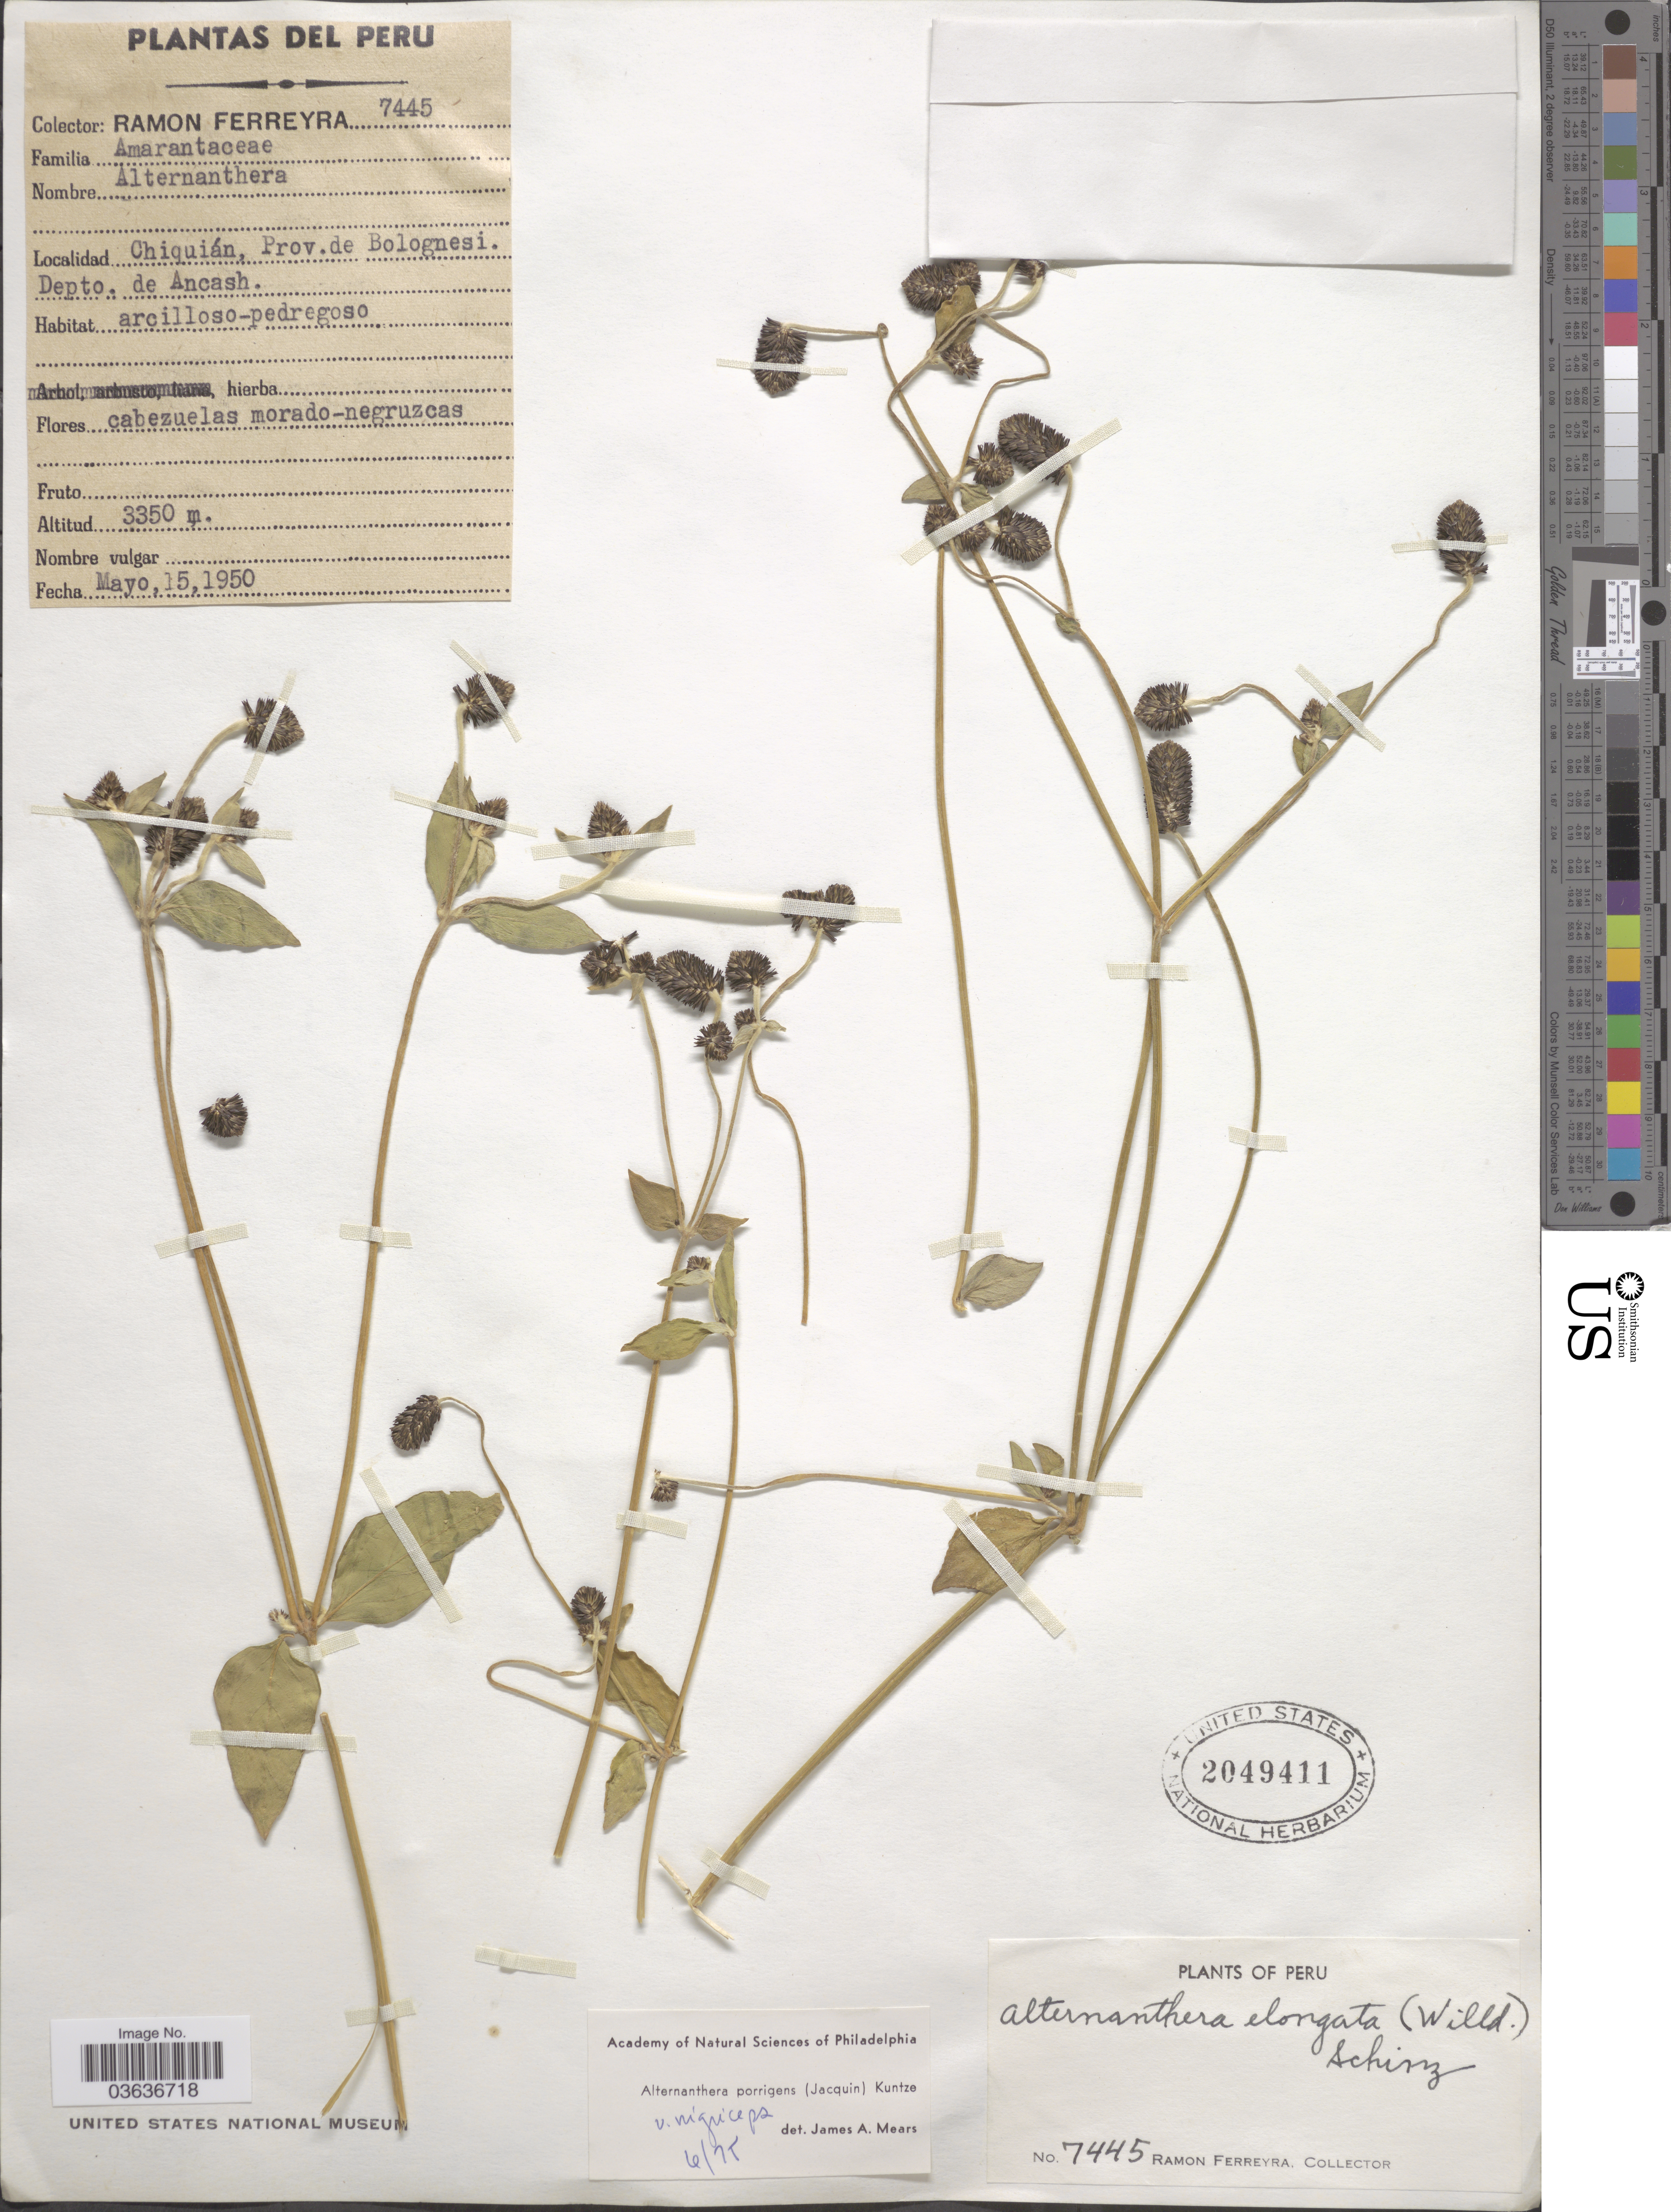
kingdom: Plantae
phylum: Tracheophyta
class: Magnoliopsida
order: Caryophyllales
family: Amaranthaceae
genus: Alternanthera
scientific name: Alternanthera porrigens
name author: (Jacq.) Kuntze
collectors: R. A. Ferreyra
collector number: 7445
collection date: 1950-05-15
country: Peru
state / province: Ancash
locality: Chiquián, Prov. de Bolognesi. Depto. de Ancash.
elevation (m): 3350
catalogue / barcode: US 2049411